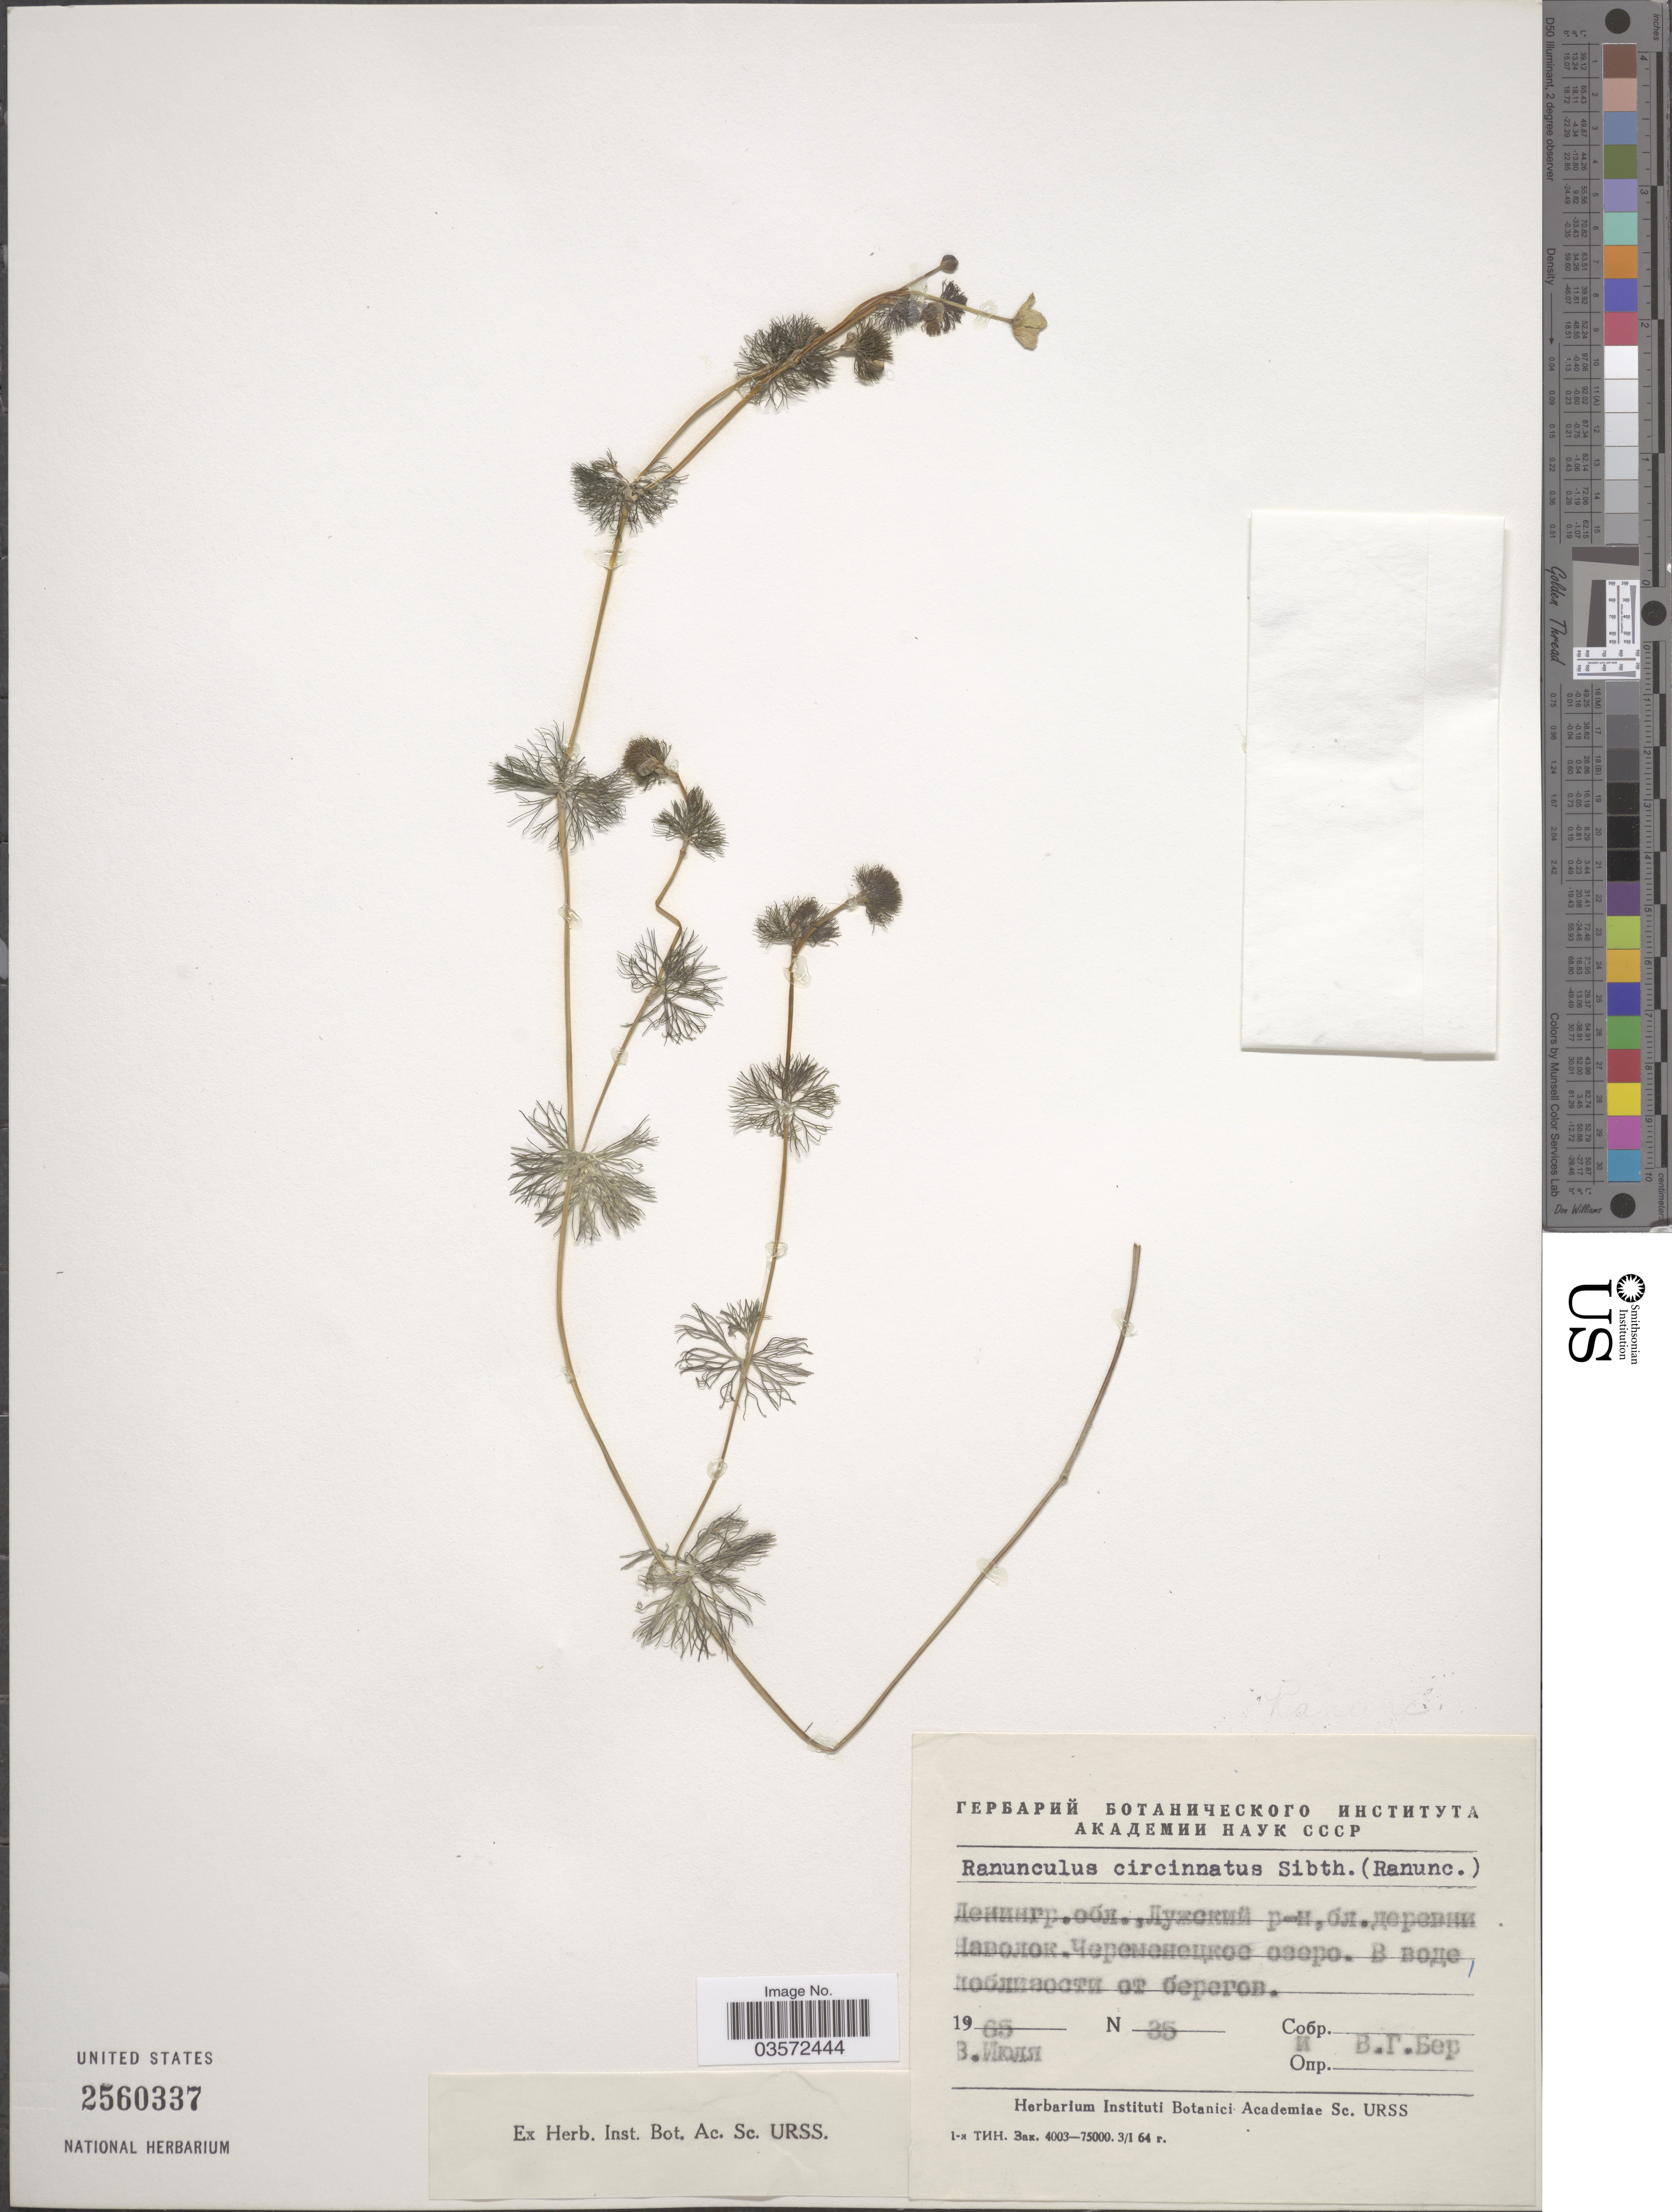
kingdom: Plantae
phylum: Tracheophyta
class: Magnoliopsida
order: Ranunculales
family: Ranunculaceae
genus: Ranunculus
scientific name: Ranunculus circinatus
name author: Sibth.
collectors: V. Ber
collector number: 35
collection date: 1965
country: Russian Federation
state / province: Leningrad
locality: near village Navolok.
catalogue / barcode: US 2560337